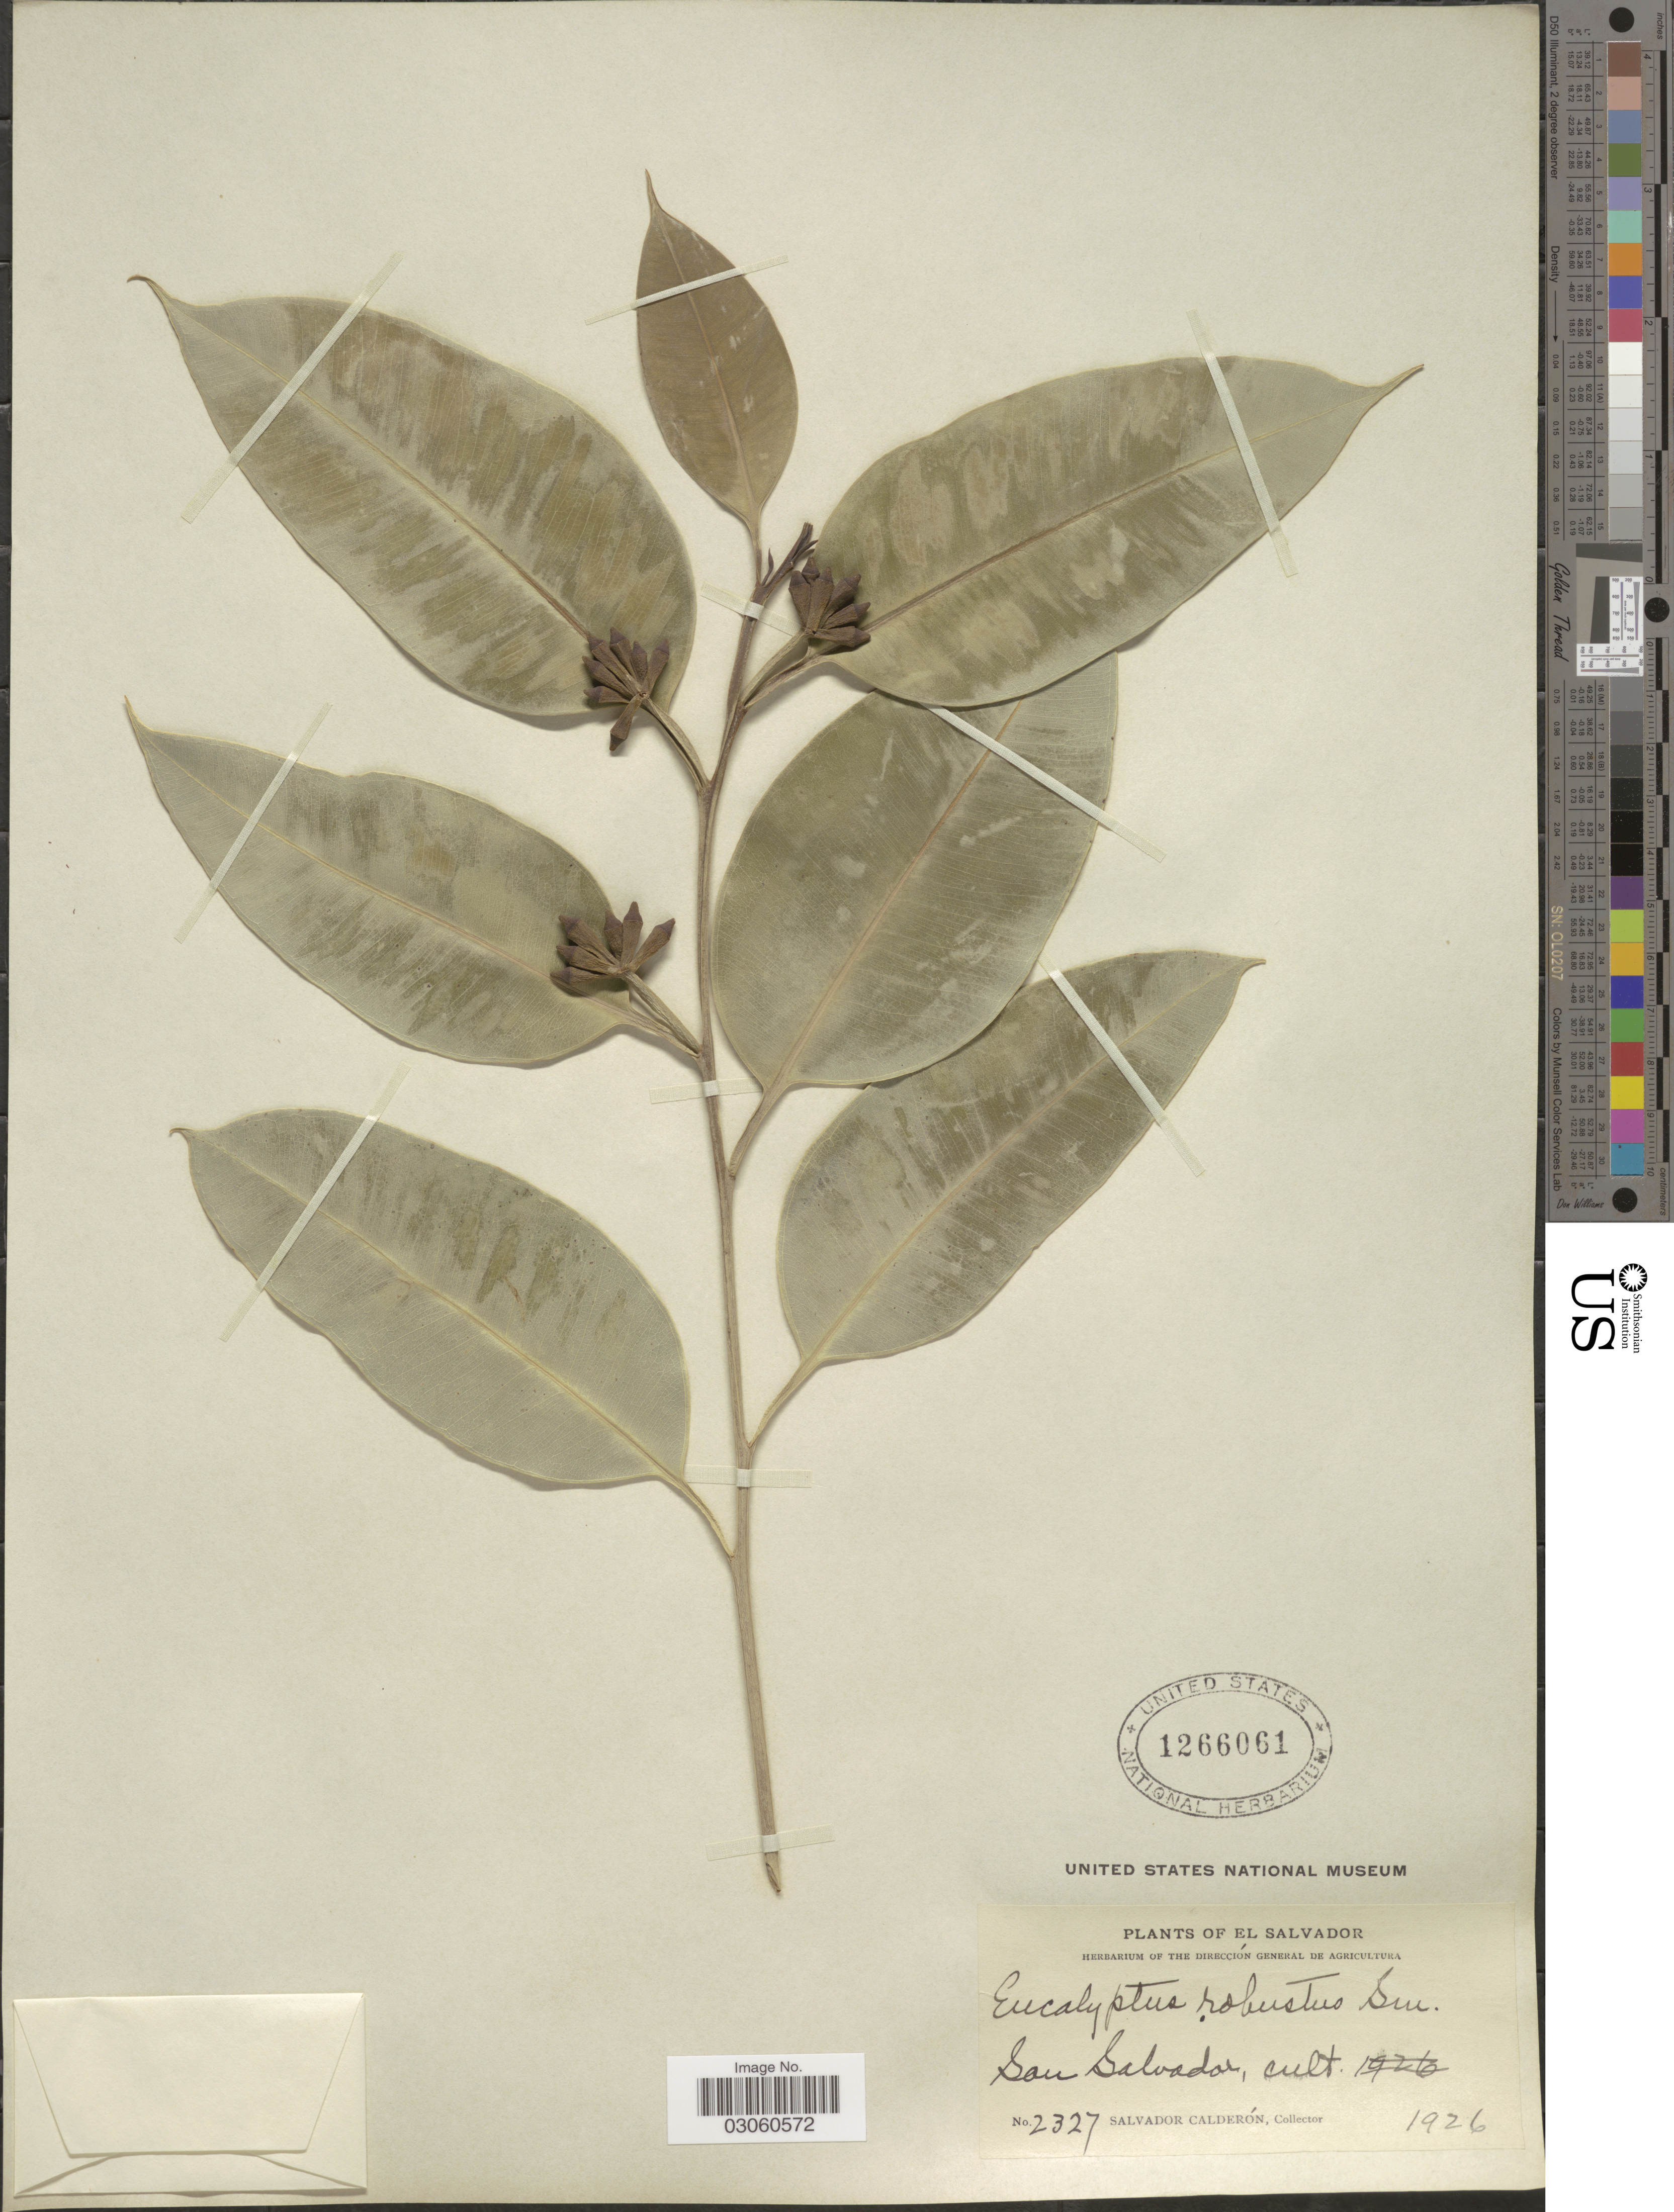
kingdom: Plantae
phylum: Tracheophyta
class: Magnoliopsida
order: Myrtales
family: Myrtaceae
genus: Eucalyptus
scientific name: Eucalyptus robusta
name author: Sm.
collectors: S. Calderón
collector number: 2327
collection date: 1926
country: El Salvador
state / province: San Salvador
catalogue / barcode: US 1266061